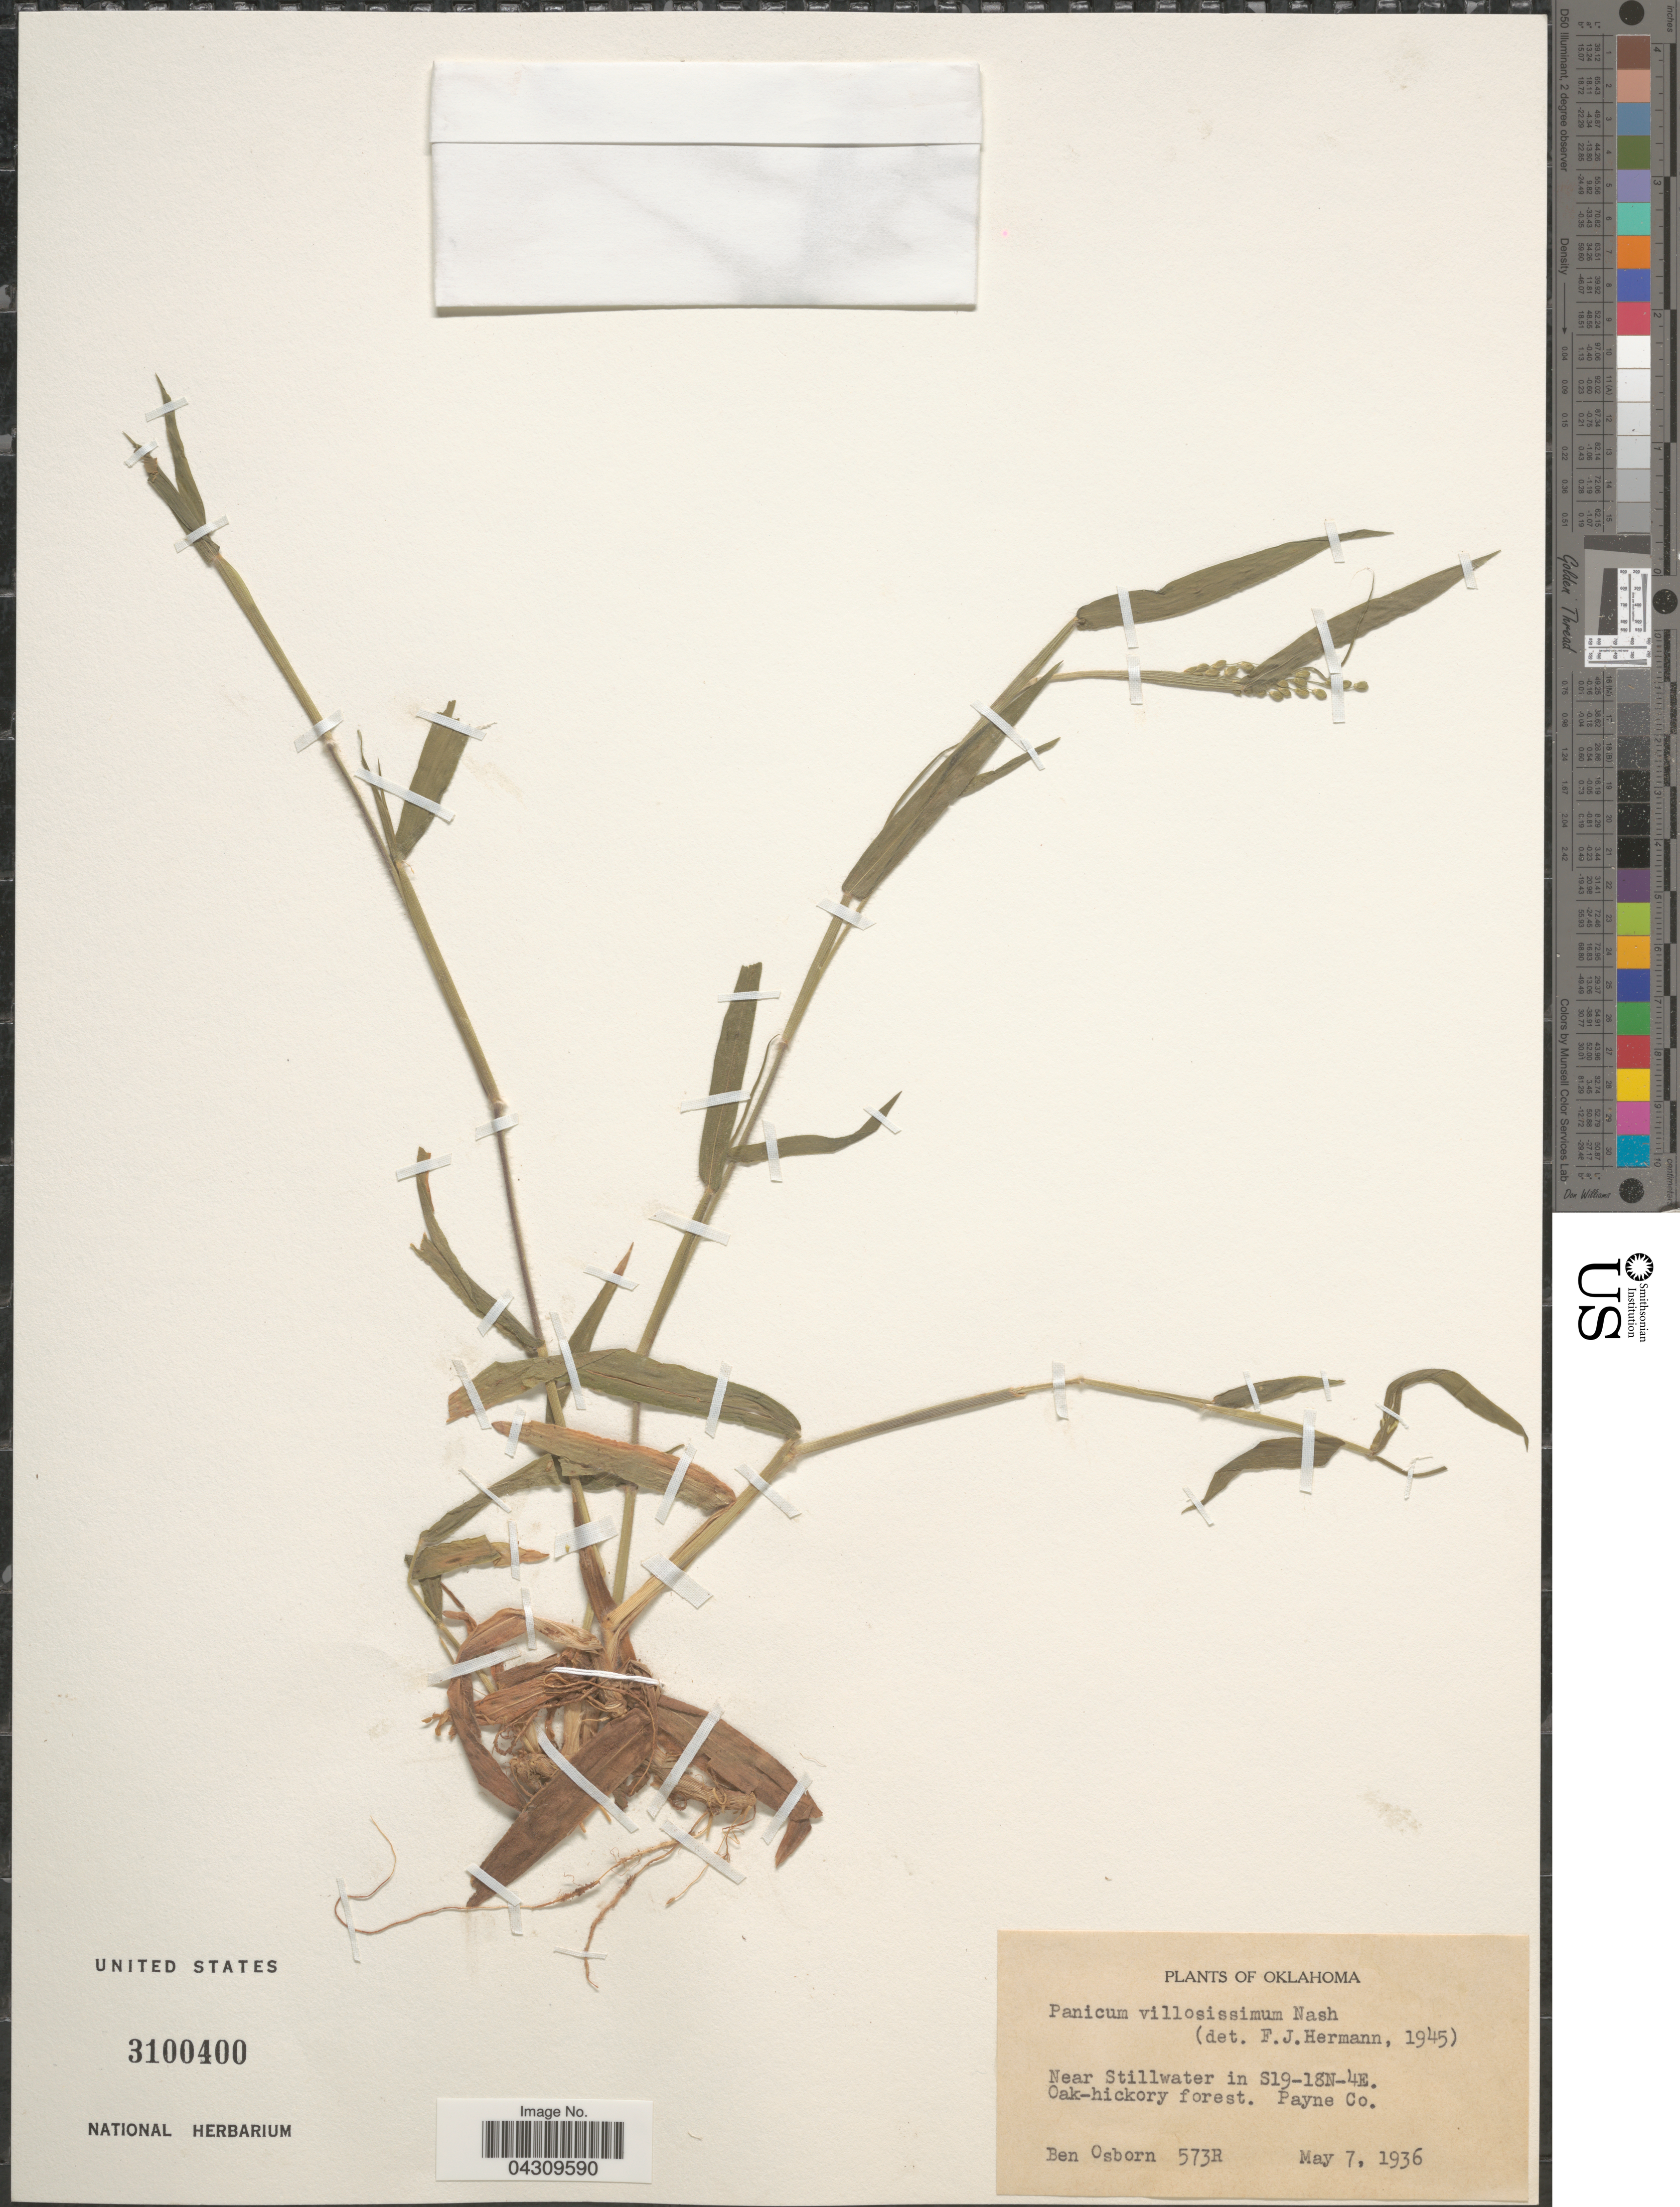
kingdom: Plantae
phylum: Tracheophyta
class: Liliopsida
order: Poales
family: Poaceae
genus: Dichanthelium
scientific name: Dichanthelium acuminatum var. acuminatum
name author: (Sw.) Gould & C.A. Clark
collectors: B. Osborn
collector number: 573R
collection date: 1936-05-07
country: United States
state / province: Oklahoma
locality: Near Stillwater in S19-18N-4E. Oak-hickory forest. Payne Co.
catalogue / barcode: US 3100400